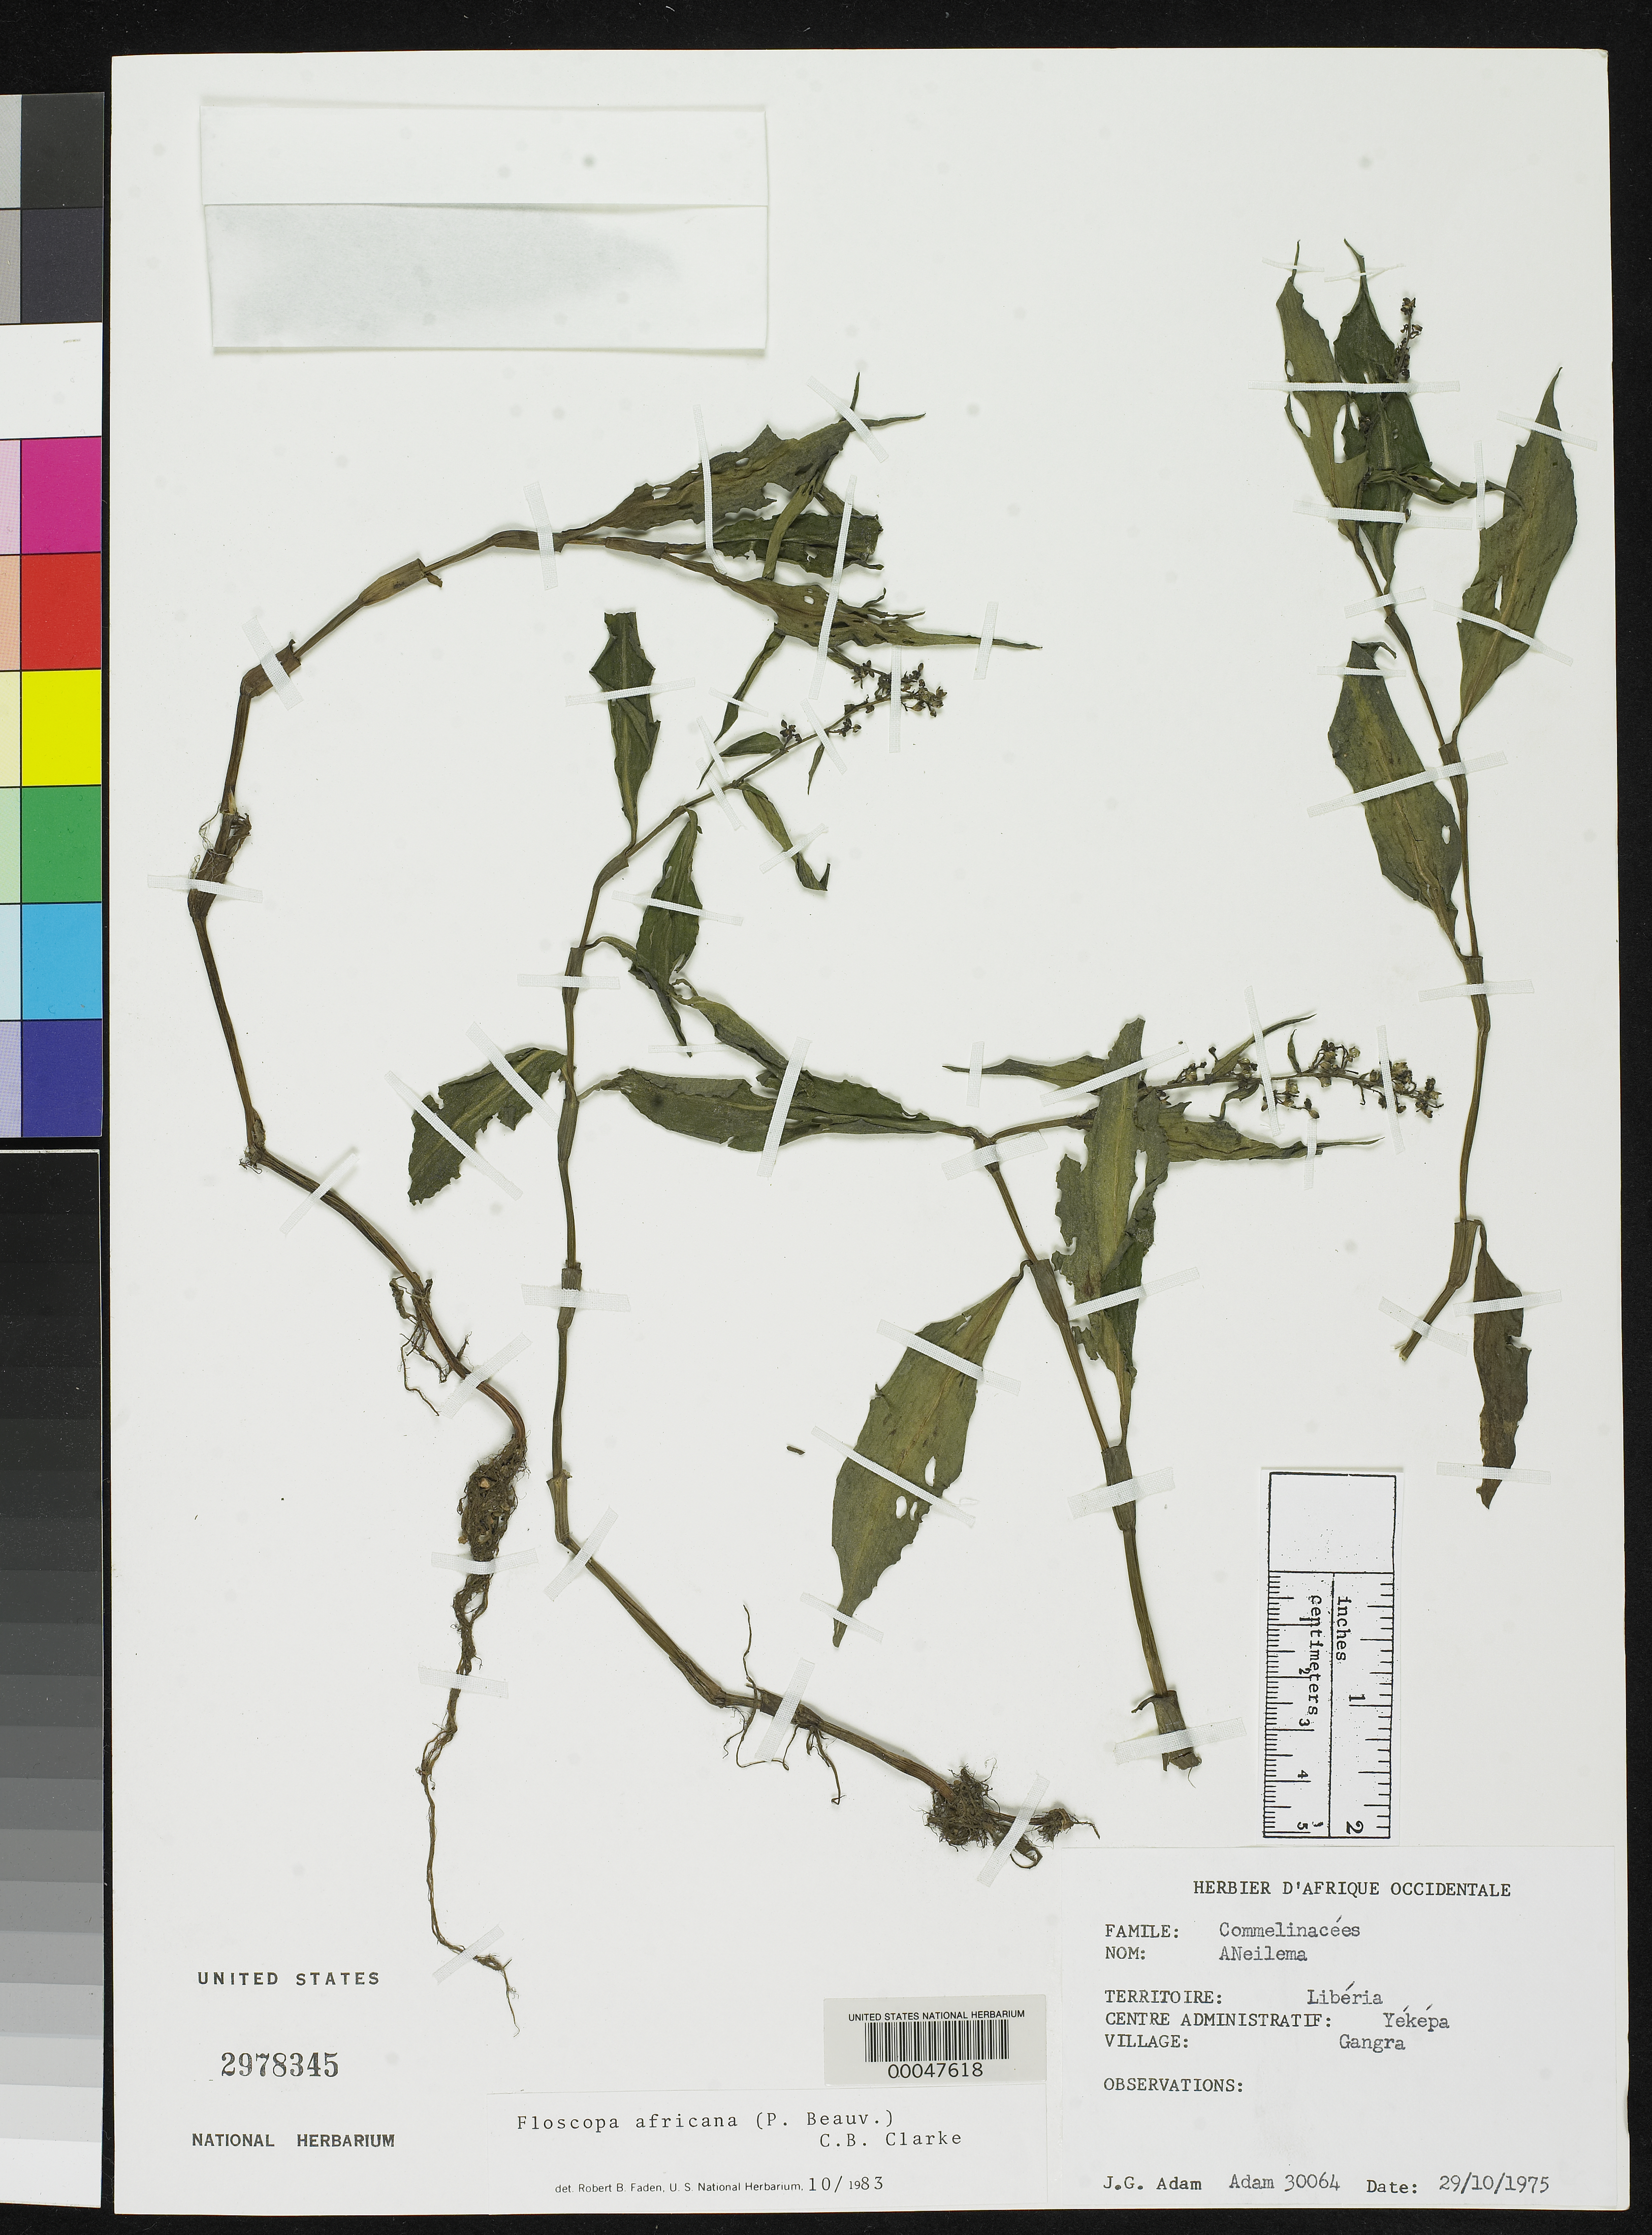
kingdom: Plantae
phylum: Tracheophyta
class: Liliopsida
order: Commelinales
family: Commelinaceae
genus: Floscopa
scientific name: Floscopa africana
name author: (P. Beauv.) C.B. Clarke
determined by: Faden, Robert B., (US), Smithsonian Institution - National Museum of Natural History (UNITED STATES)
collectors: J. Adam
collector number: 30064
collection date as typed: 29 Oct 1975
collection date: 1975-10-29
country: Liberia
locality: Gangra, Yekepa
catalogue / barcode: US 2978345